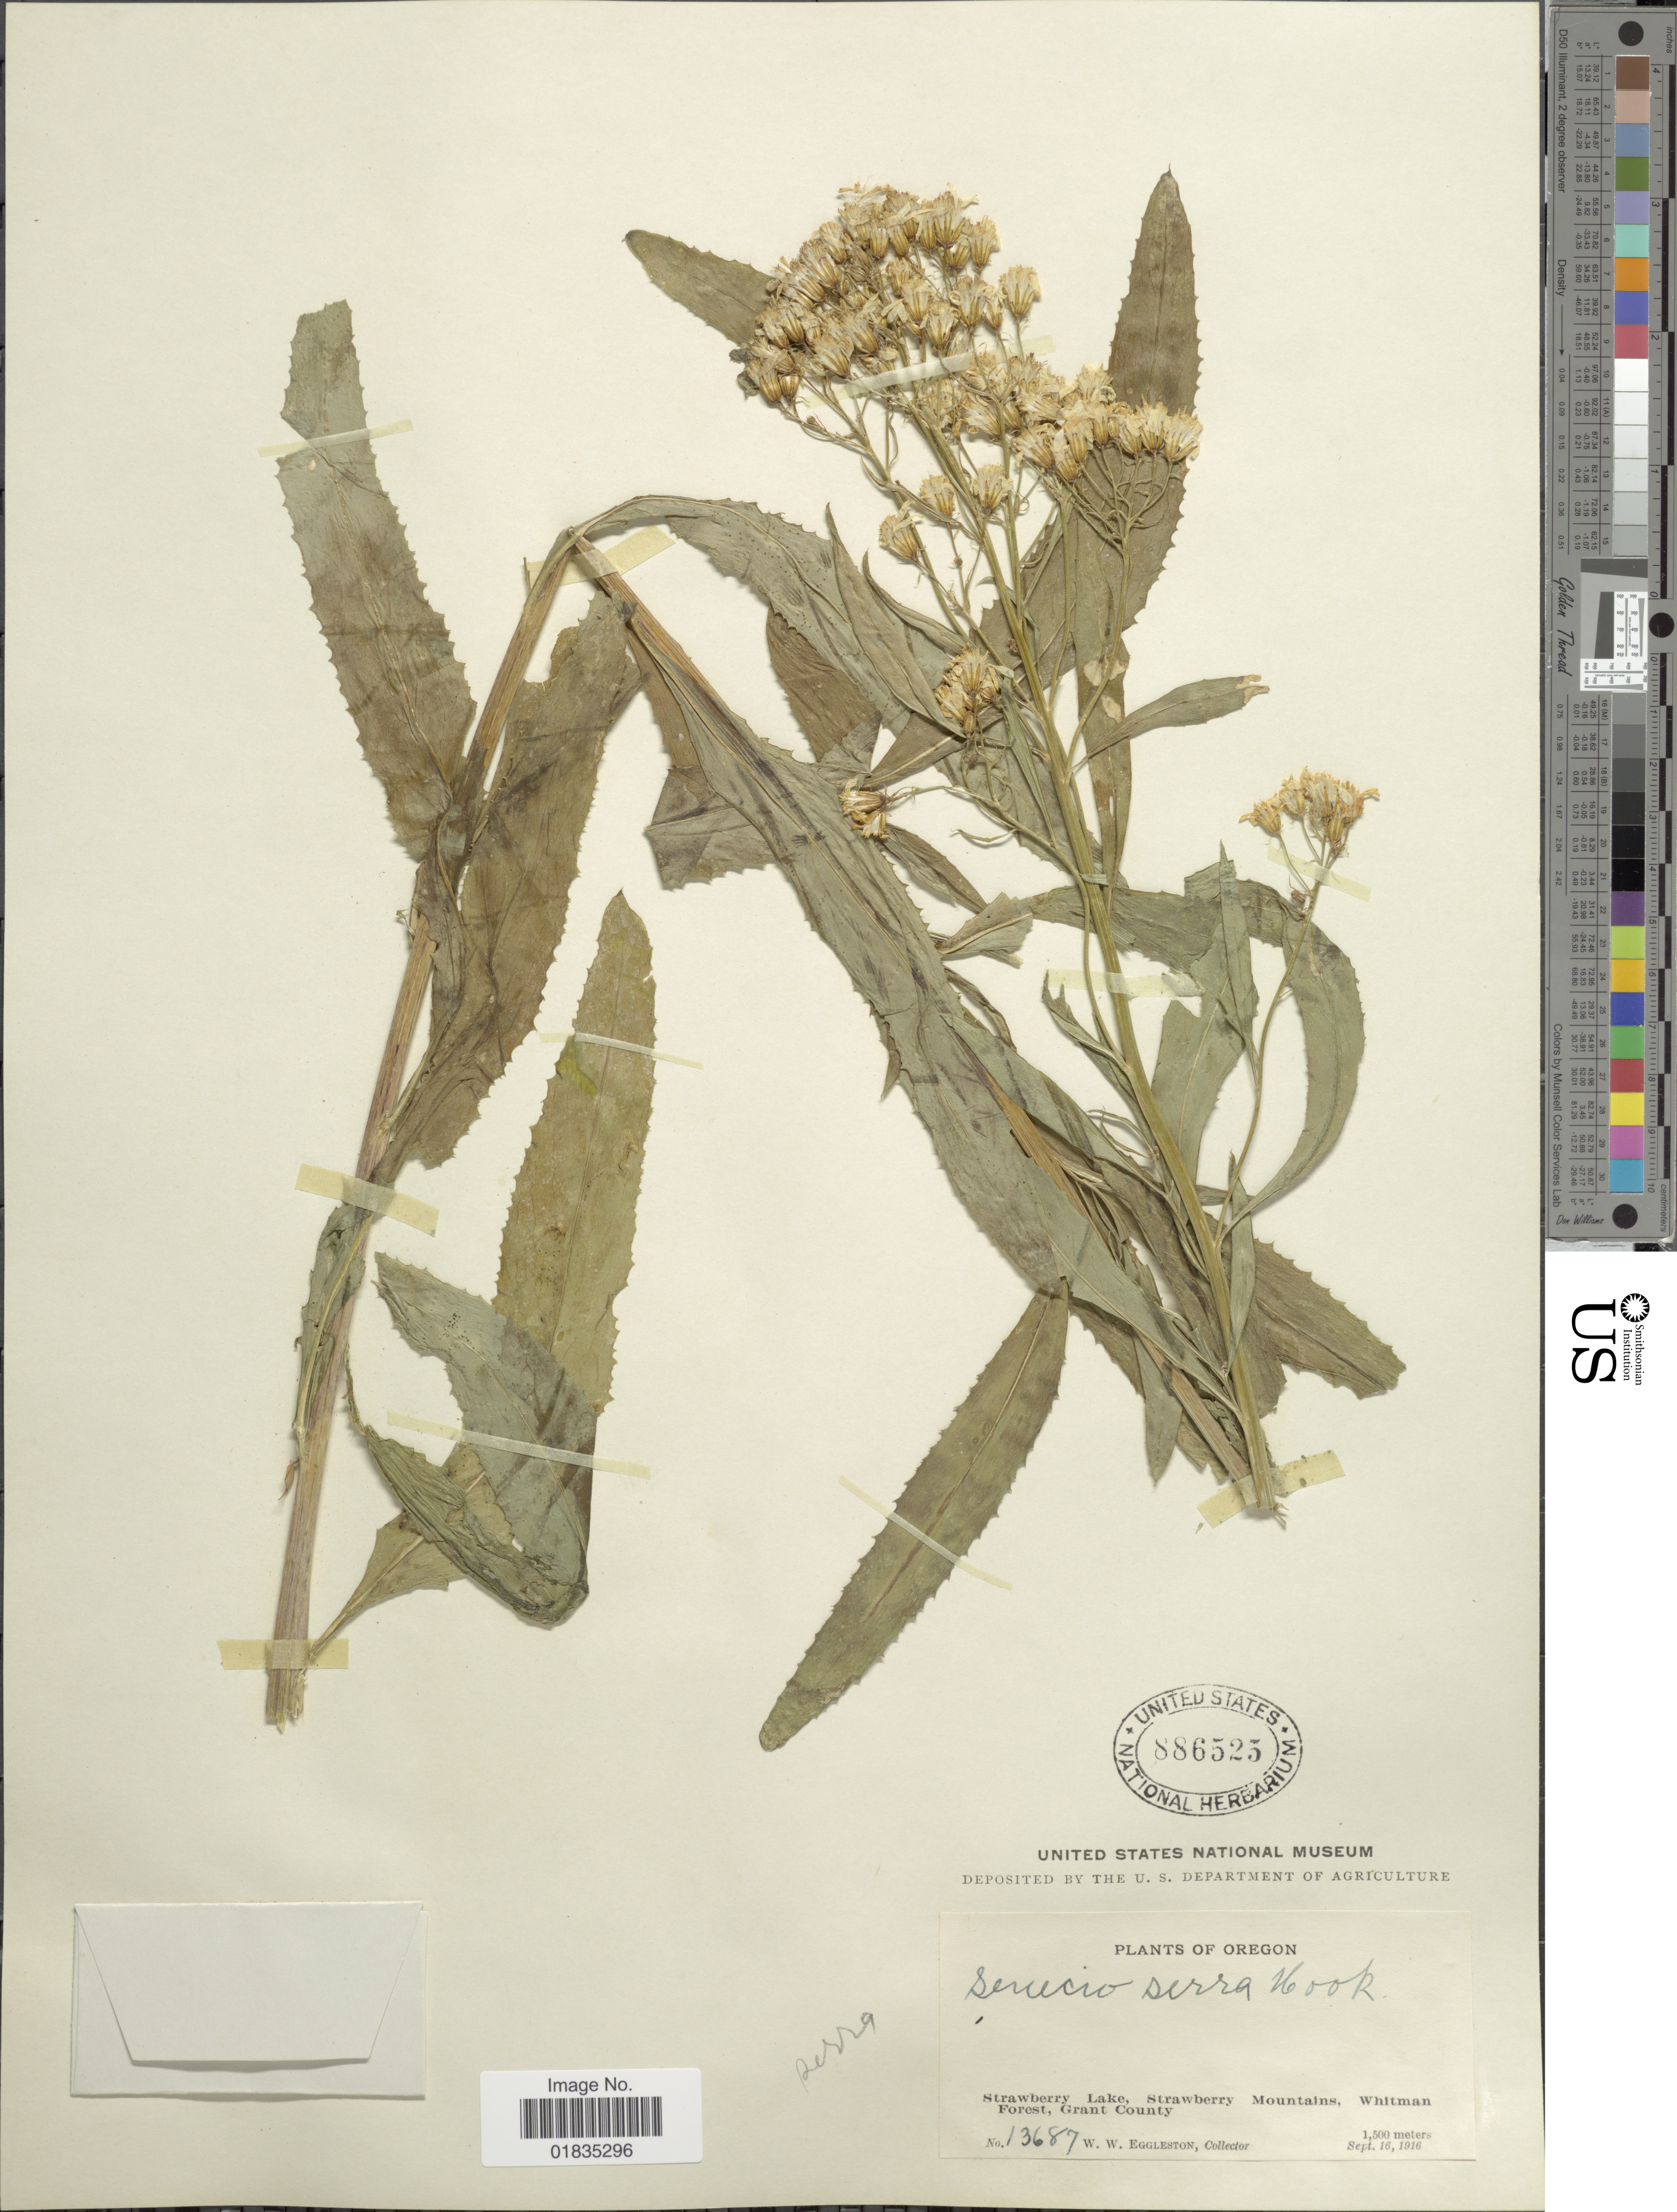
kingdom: Plantae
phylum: Tracheophyta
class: Magnoliopsida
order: Asterales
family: Asteraceae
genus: Senecio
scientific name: Senecio serra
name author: Hook.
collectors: W. W. Eggleston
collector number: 13687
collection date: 1916-09-16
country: United States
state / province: Oregon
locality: Strawberry Lake, Strawberry Mountains, Whitman Forest, Grant County.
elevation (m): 1500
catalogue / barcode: US 886525